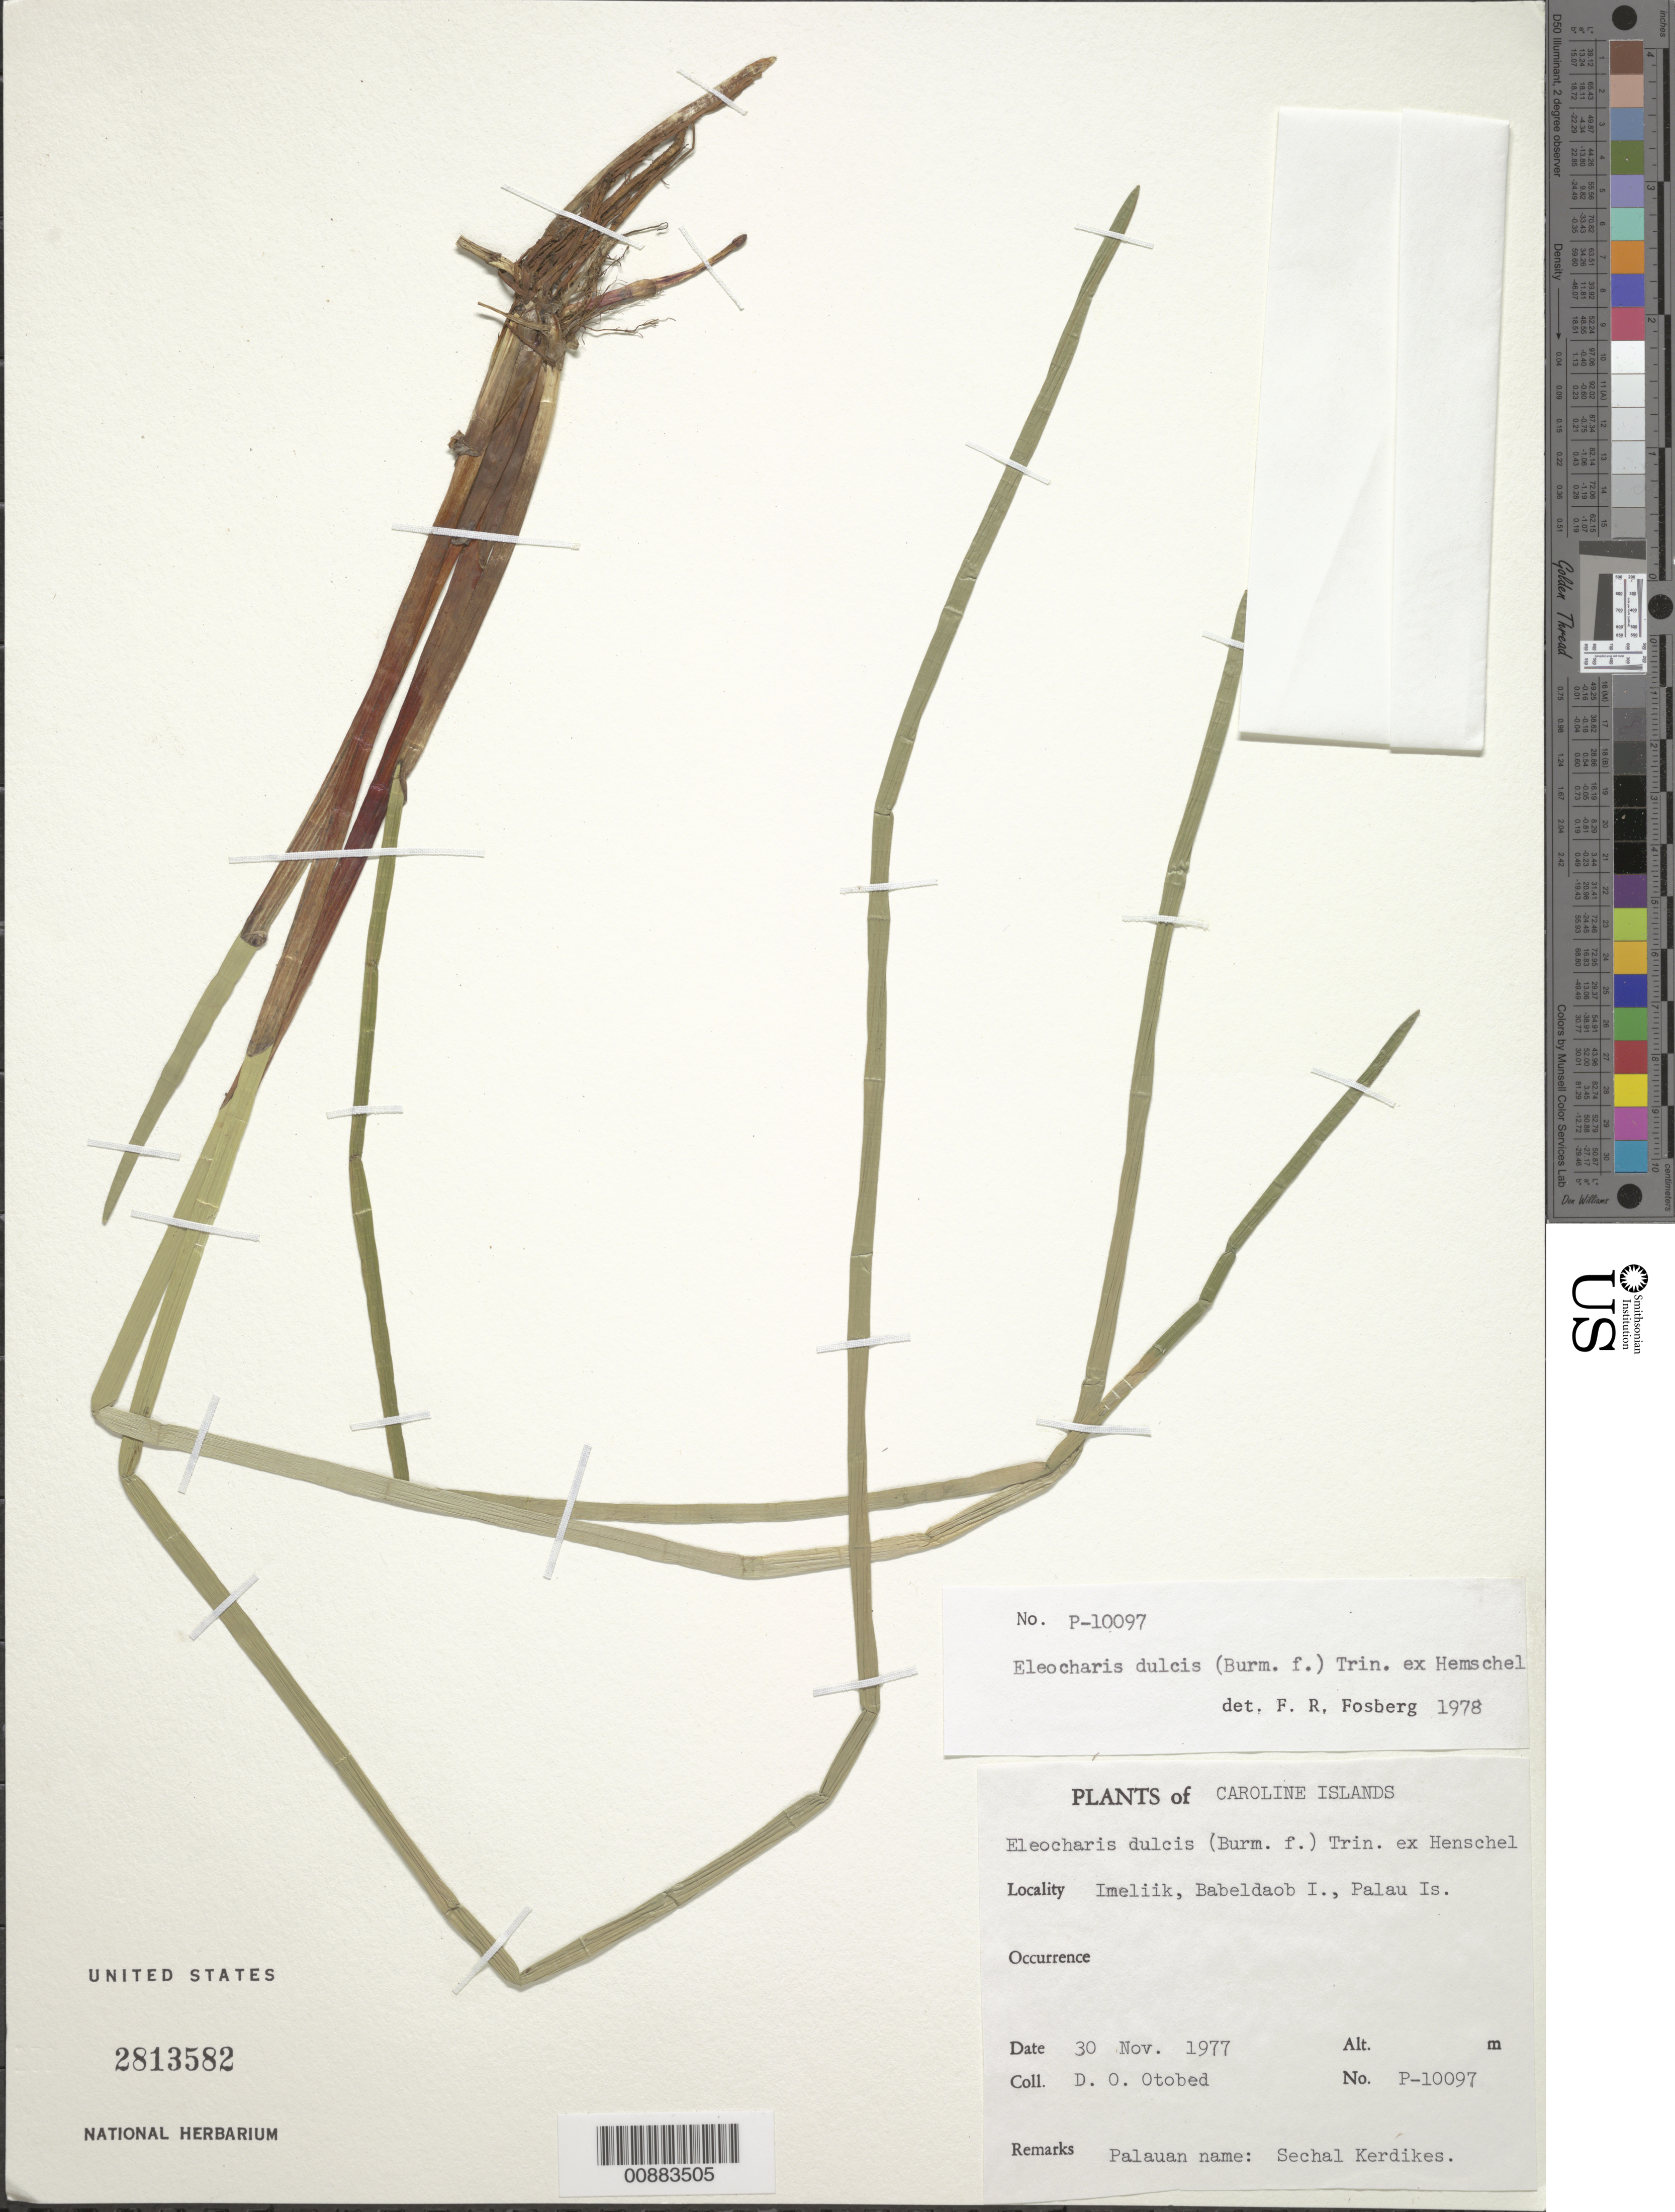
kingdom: Plantae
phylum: Tracheophyta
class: Liliopsida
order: Poales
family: Cyperaceae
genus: Eleocharis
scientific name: Eleocharis dulcis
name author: (Burm. f.) Trin. ex Hensch.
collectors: D. O. Otobed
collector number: P 10097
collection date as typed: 30 Nov 1977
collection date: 1977-11-30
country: Micronesia, Federated States of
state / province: Pohnpei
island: Imeliik I.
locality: Imeliik, also found on Babeldaob I., Palau Is.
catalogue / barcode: US 2813582